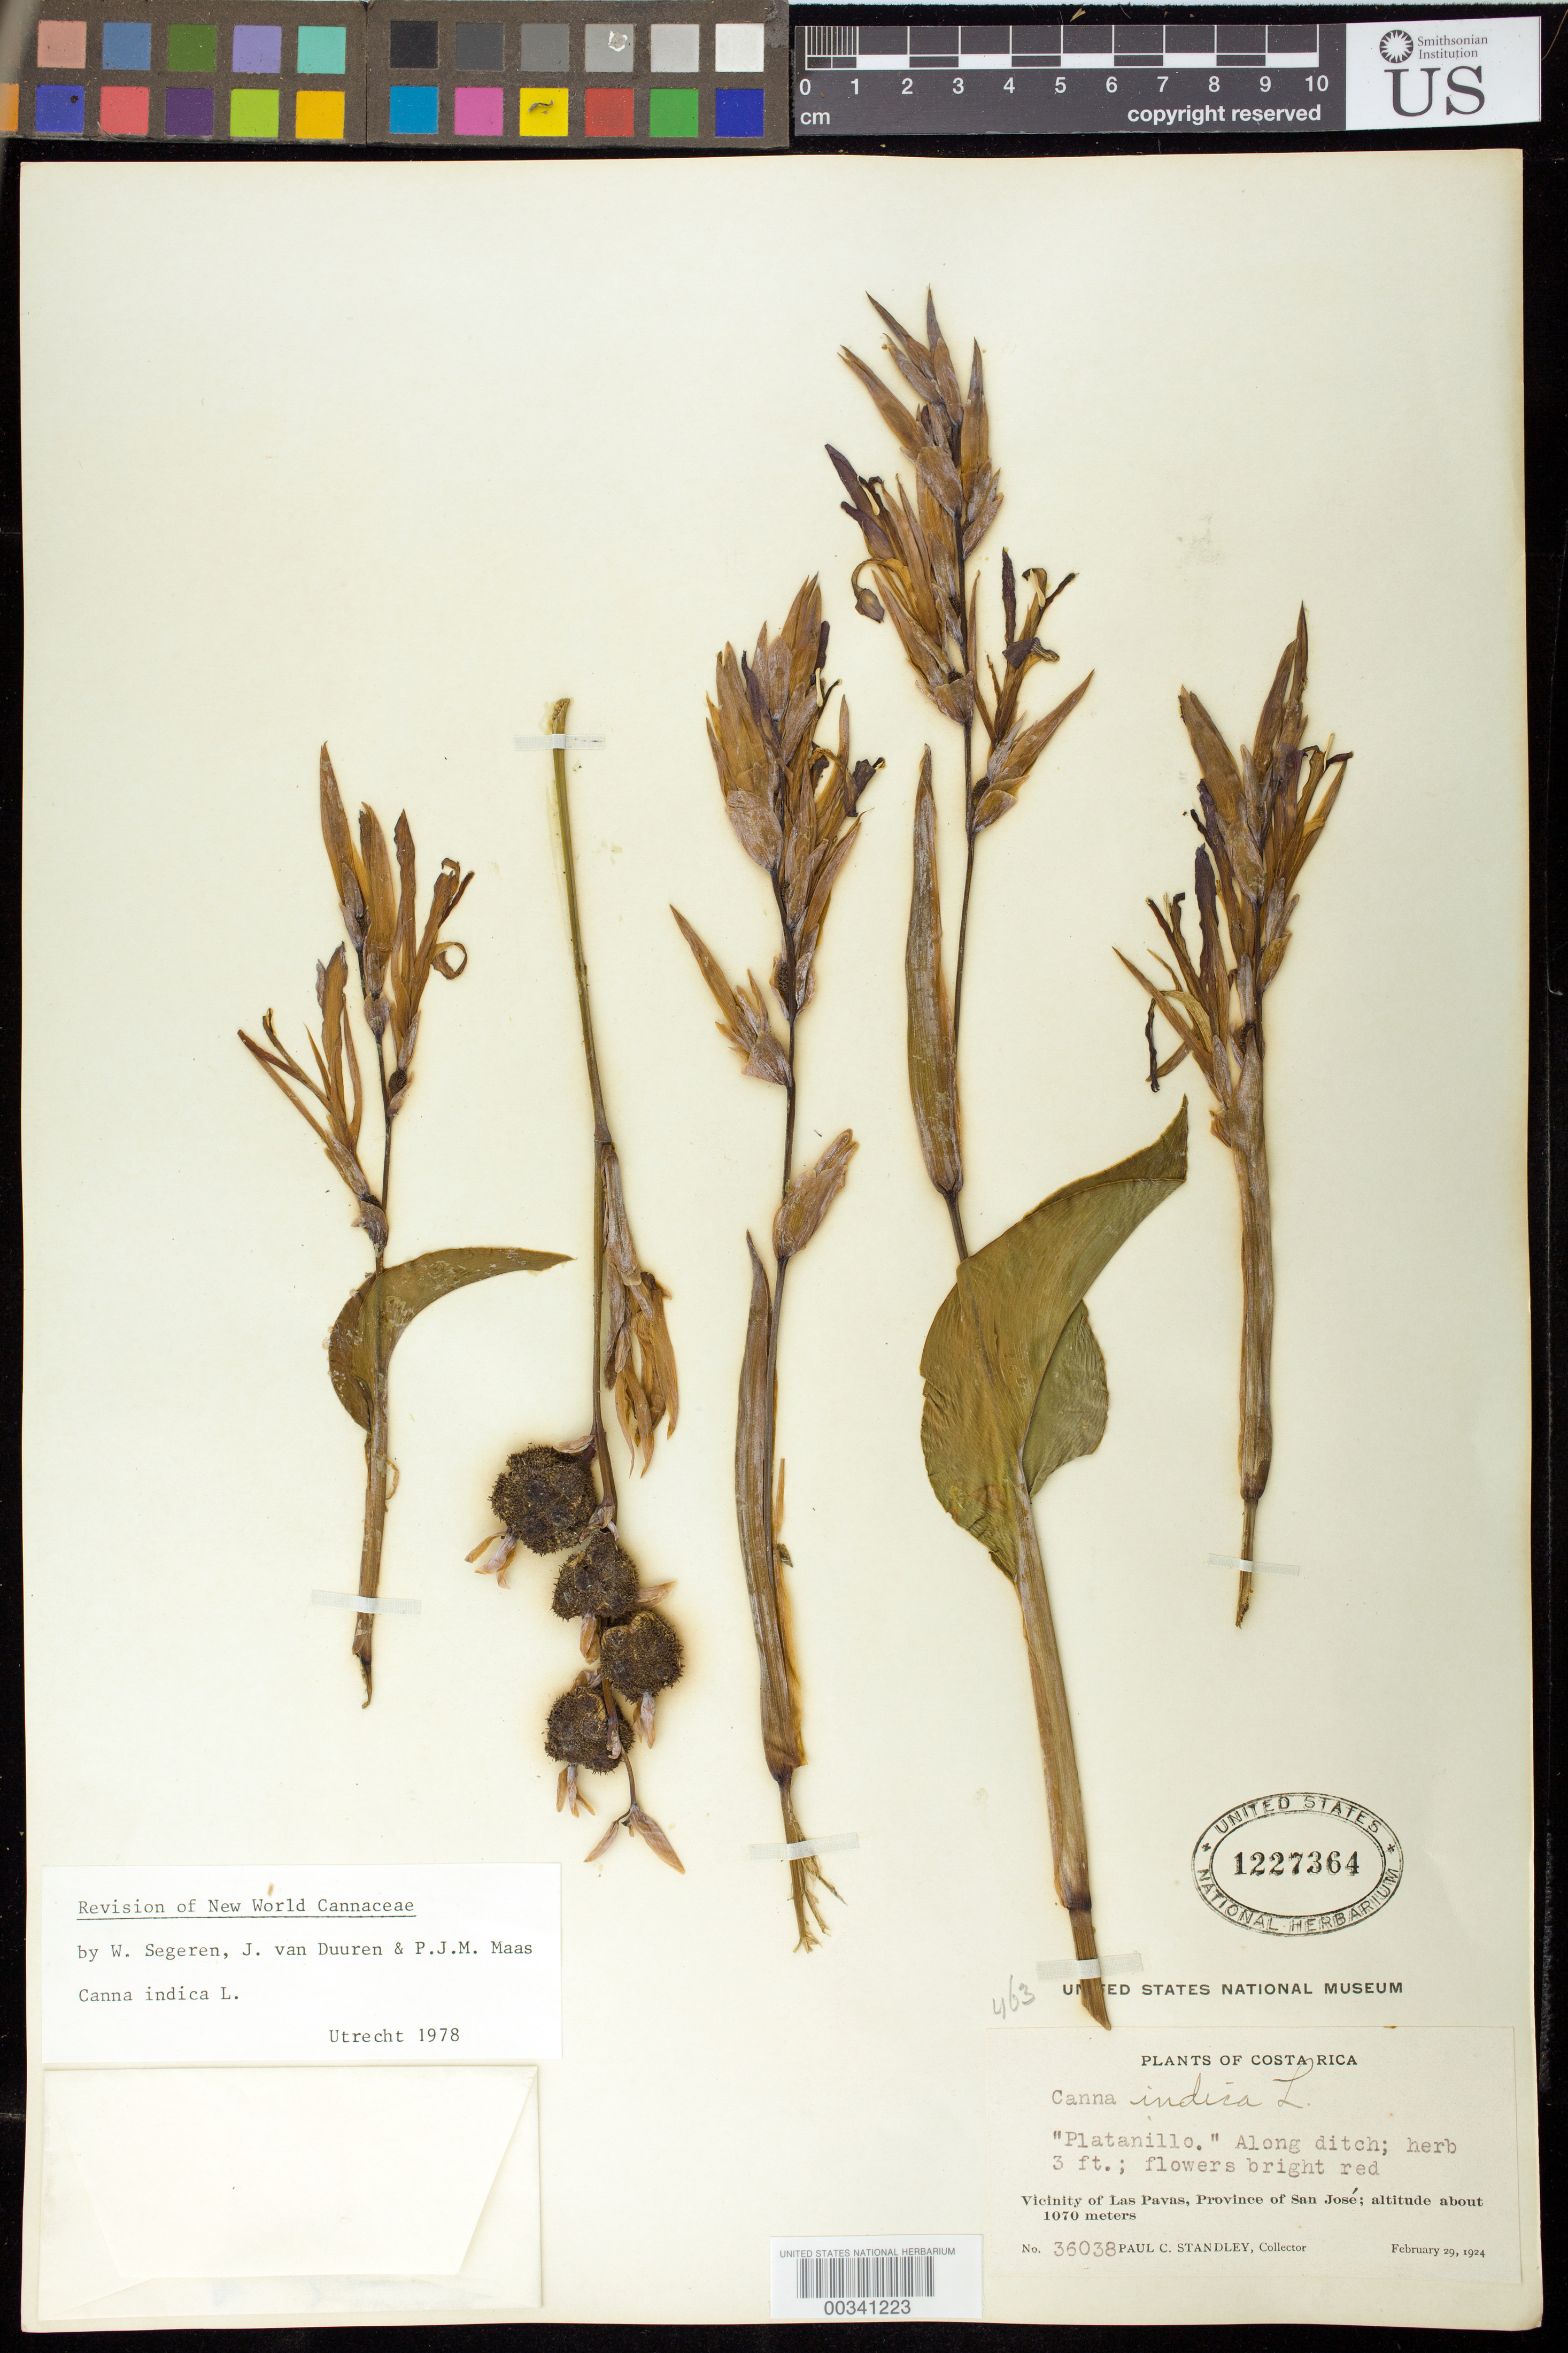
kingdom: Plantae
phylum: Tracheophyta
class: Liliopsida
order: Zingiberales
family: Cannaceae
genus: Canna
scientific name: Canna indica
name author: L.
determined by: Segeren, W.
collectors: P. C. Standley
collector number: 36038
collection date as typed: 29 Feb 1924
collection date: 1924-02-29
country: Costa Rica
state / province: San José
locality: Vicinity of las pavas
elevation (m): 1070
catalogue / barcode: US 1227364